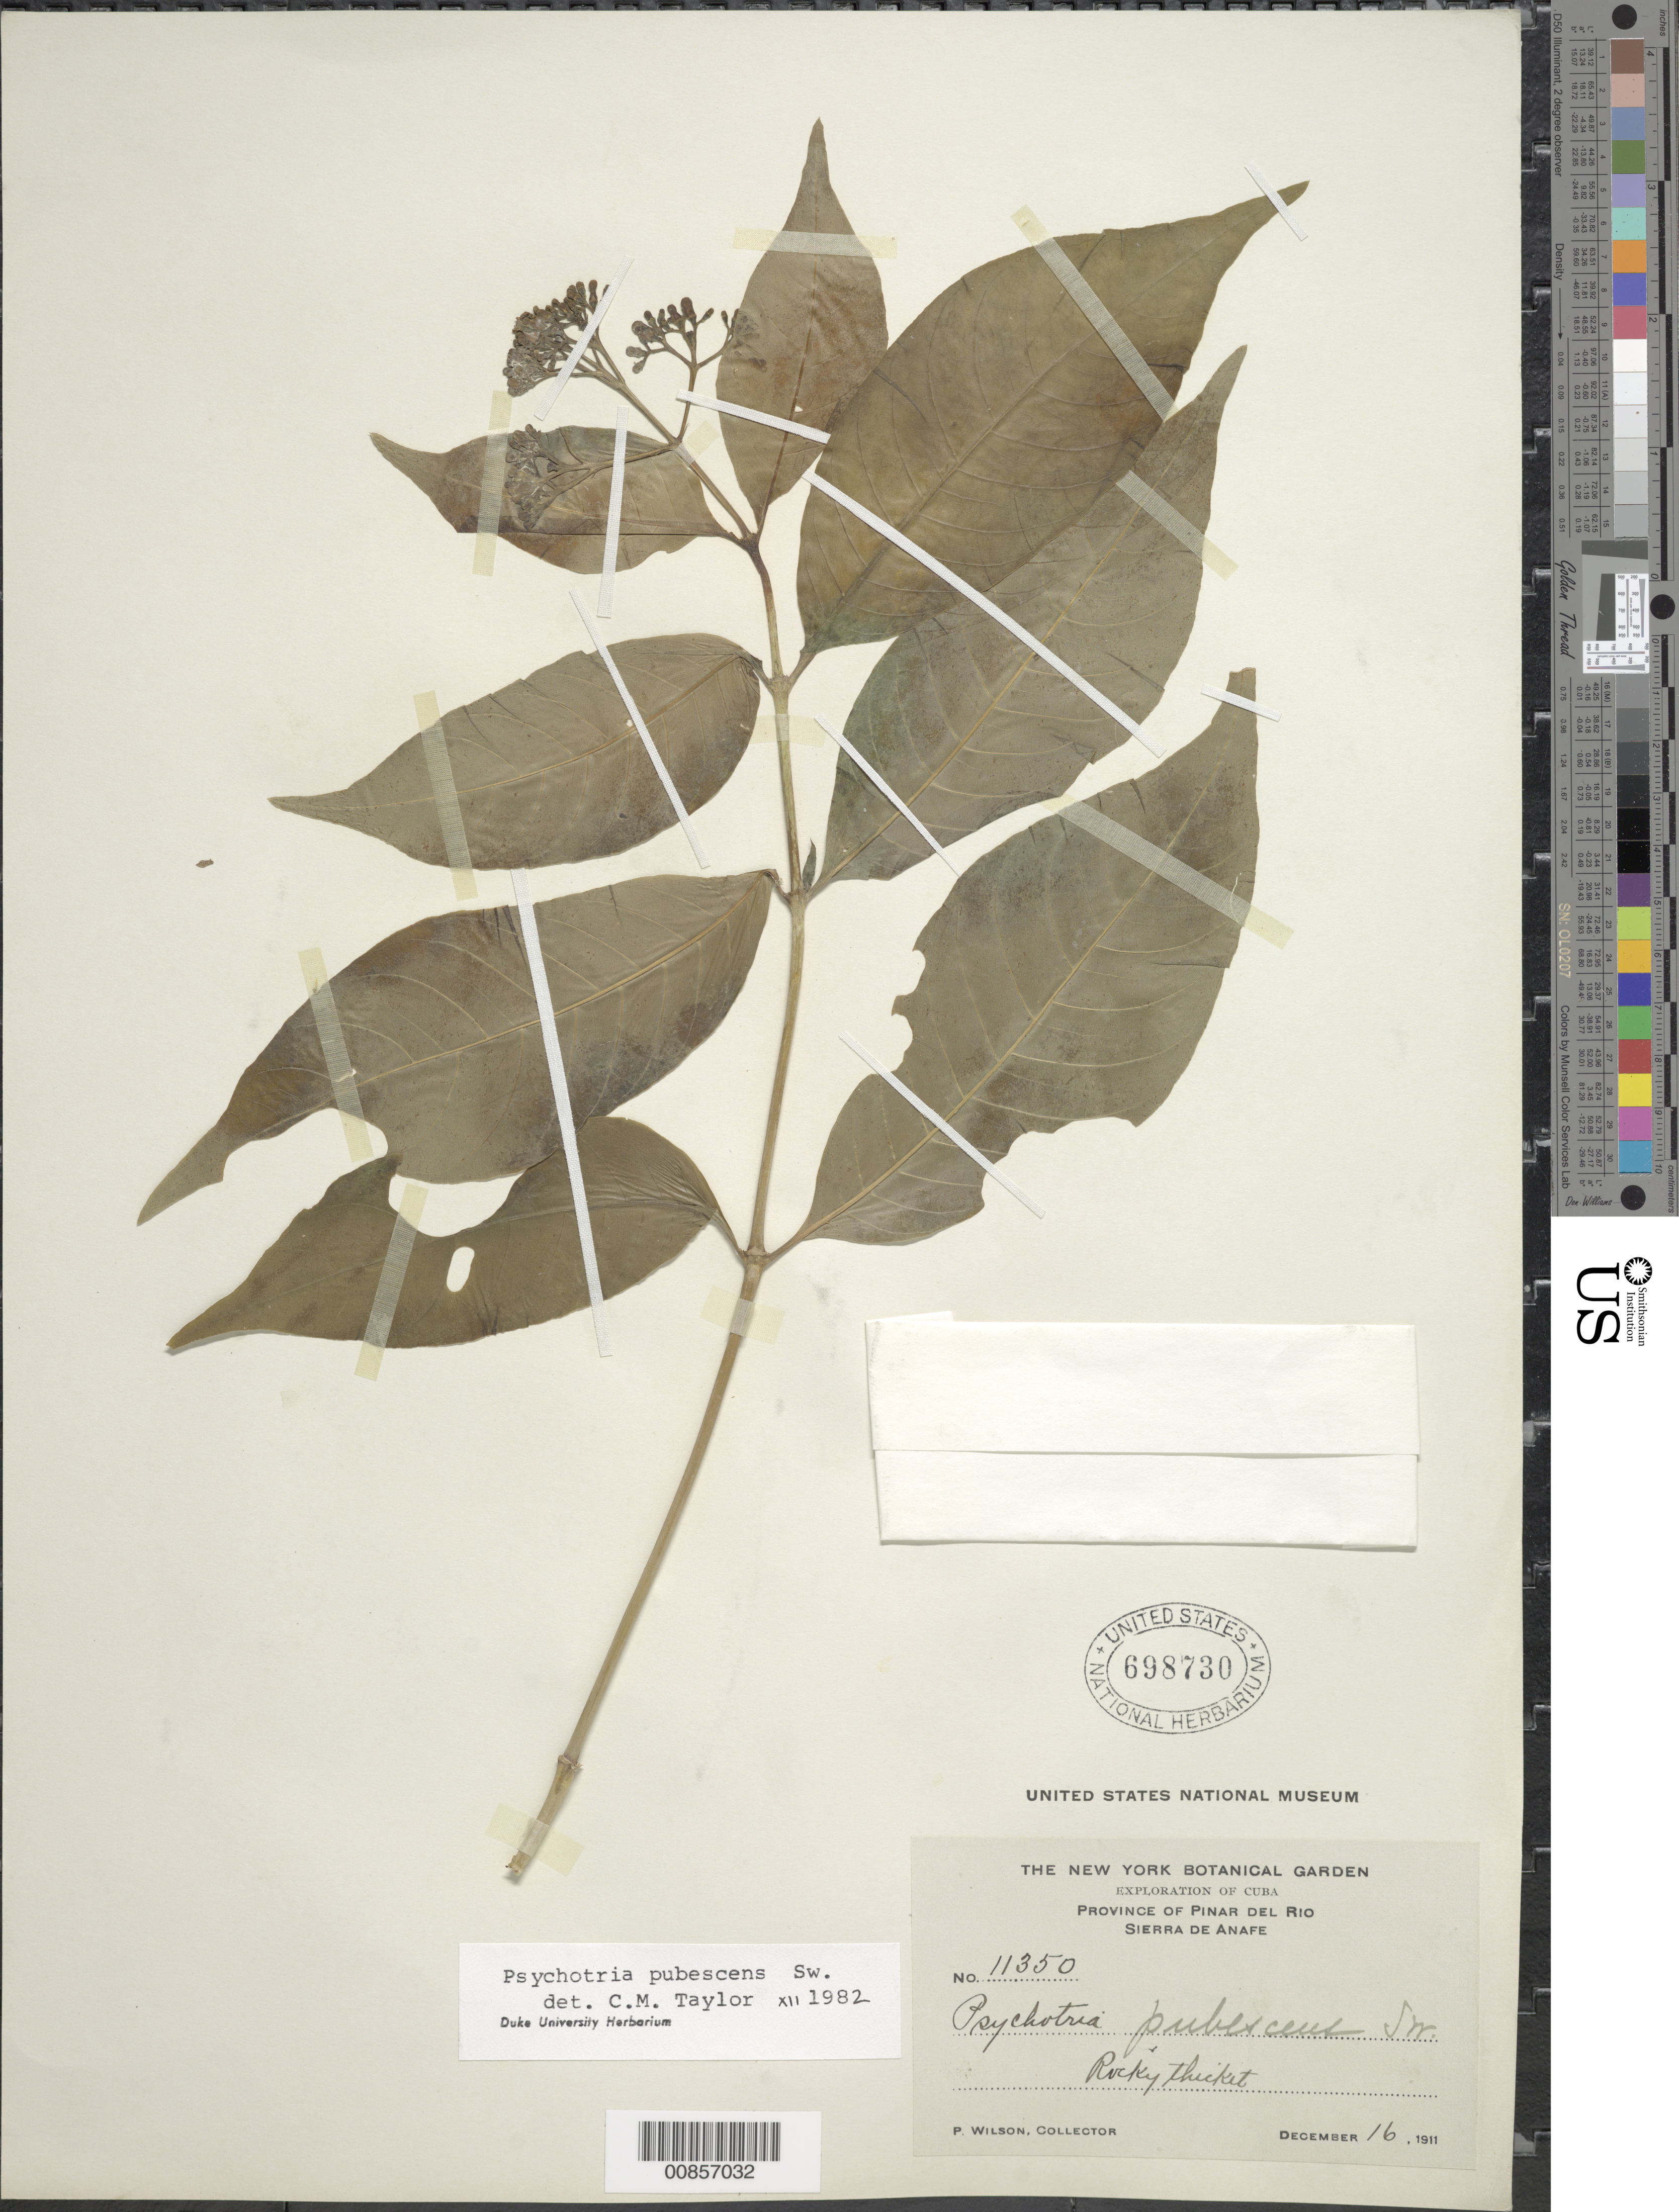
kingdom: Plantae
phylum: Tracheophyta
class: Magnoliopsida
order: Gentianales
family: Rubiaceae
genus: Psychotria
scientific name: Psychotria pubescens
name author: Sw.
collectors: P. Wilson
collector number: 11350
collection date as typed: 16 Dec 1911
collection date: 1911-12-16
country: Cuba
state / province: Pinar del Río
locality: Sierra de Anafe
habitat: Rocky thicket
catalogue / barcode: US 698730